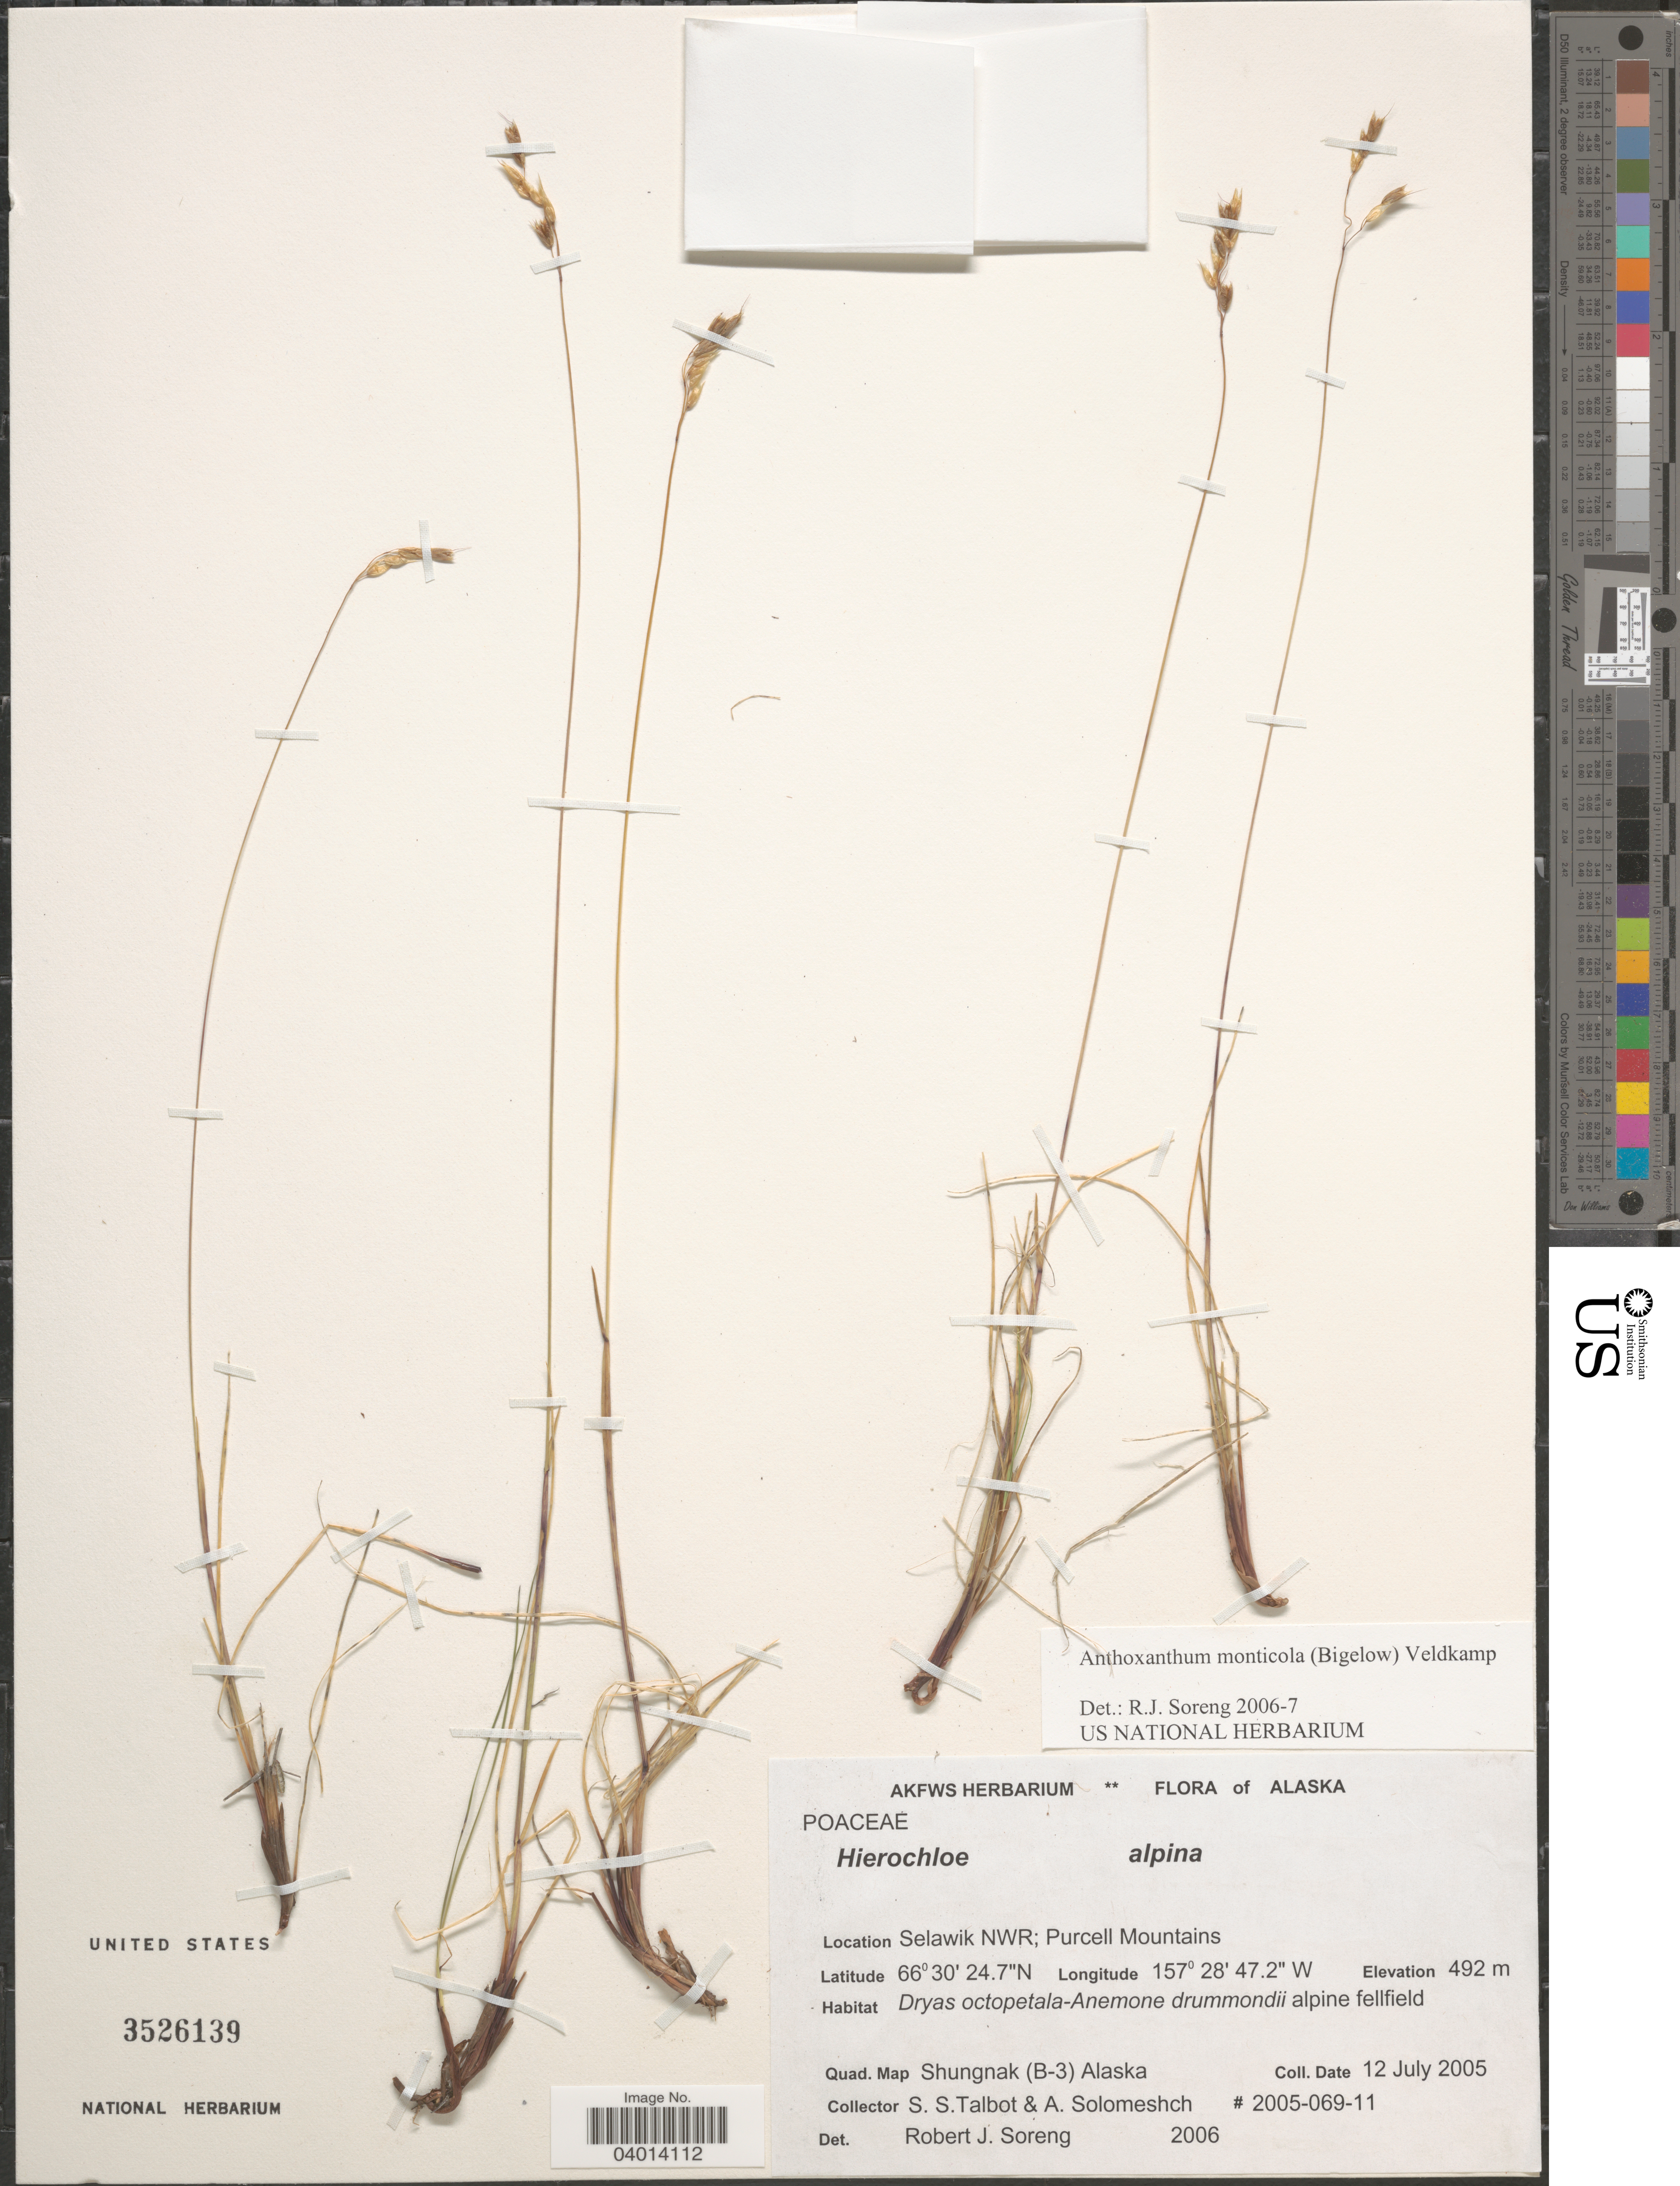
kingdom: Plantae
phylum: Tracheophyta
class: Liliopsida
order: Poales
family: Poaceae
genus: Anthoxanthum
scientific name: Anthoxanthum monticola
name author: (Bigelow) Veldkamp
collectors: S. S. Talbot & A. Solomeshch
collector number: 2005-069-11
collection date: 2005-07-12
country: United States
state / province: Alaska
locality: Selawik NWR; Purcell Mountains. Quad. Map Selawik (B-3) Alaska.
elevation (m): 492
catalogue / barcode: US 3526139